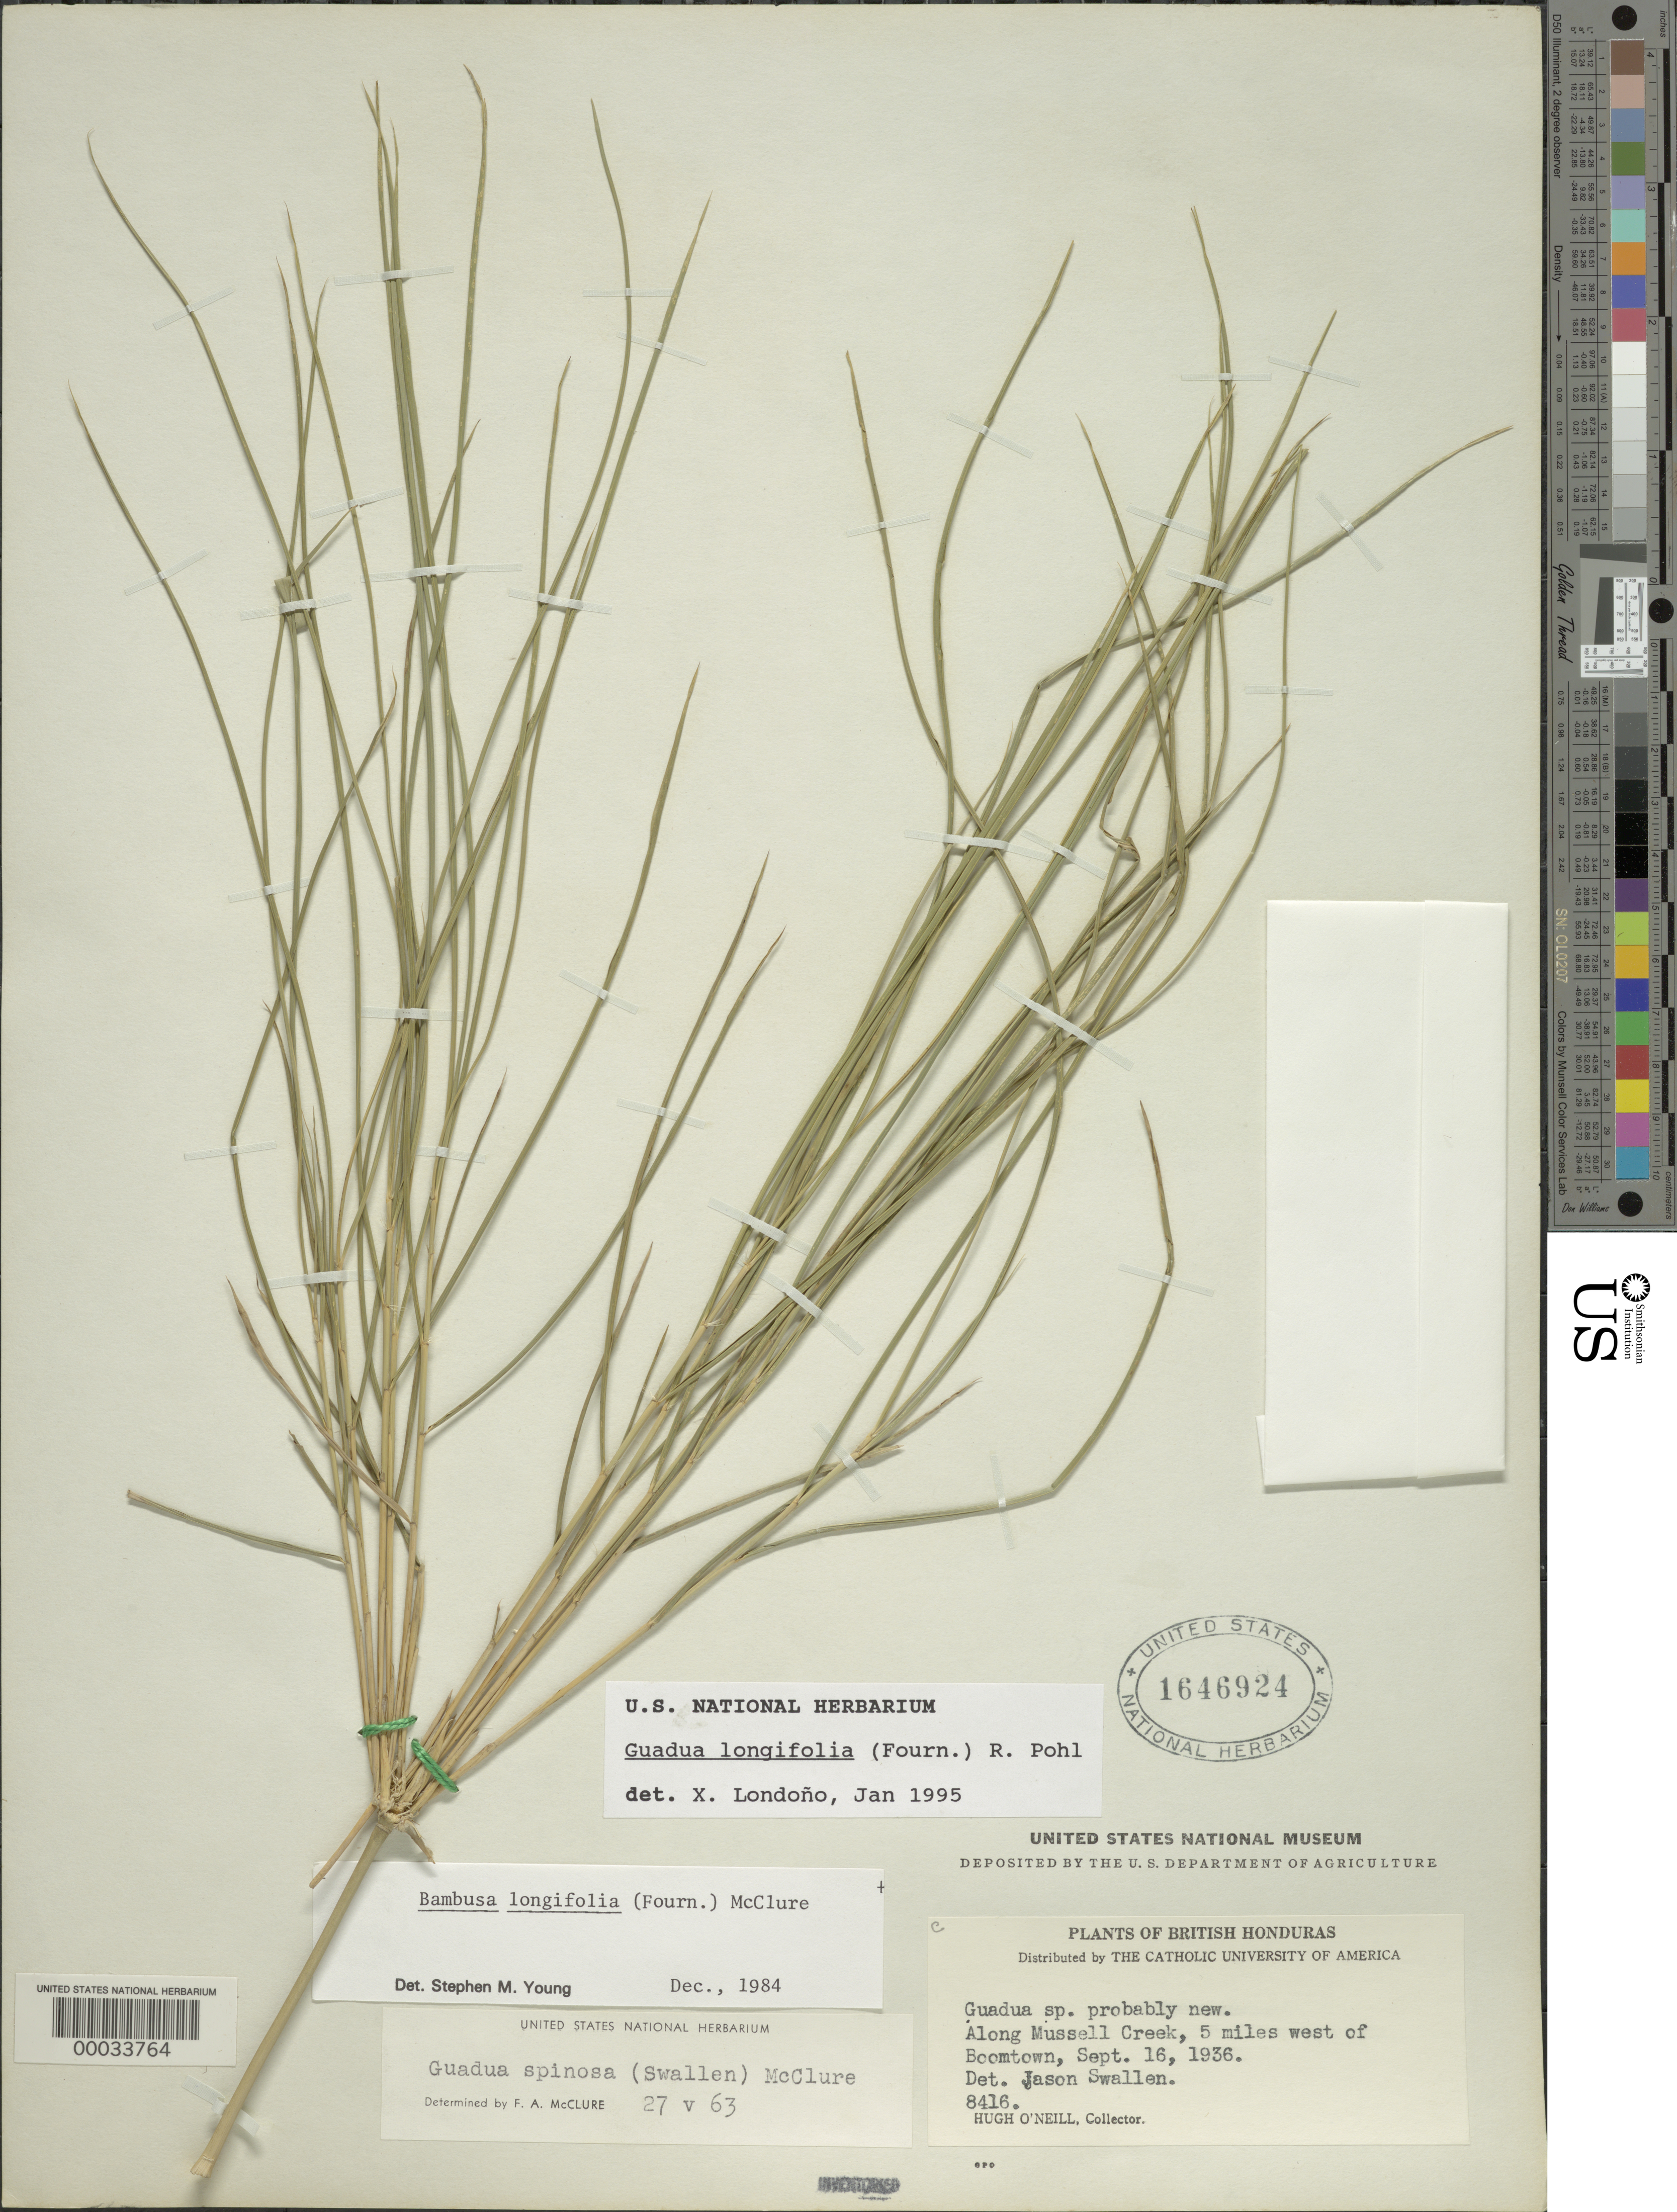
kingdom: Plantae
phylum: Tracheophyta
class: Liliopsida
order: Poales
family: Poaceae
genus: Guadua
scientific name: Guadua longifolia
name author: (E. Fourn.) R.W. Pohl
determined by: Londoño, X., (TULV), Jardin Botanico "Juan Maria Cespedes"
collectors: H. O'Neill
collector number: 8416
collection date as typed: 16 Sep 1936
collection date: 1936-09-16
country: Belize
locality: Mussell Creek, Boomtown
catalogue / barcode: US 1646924